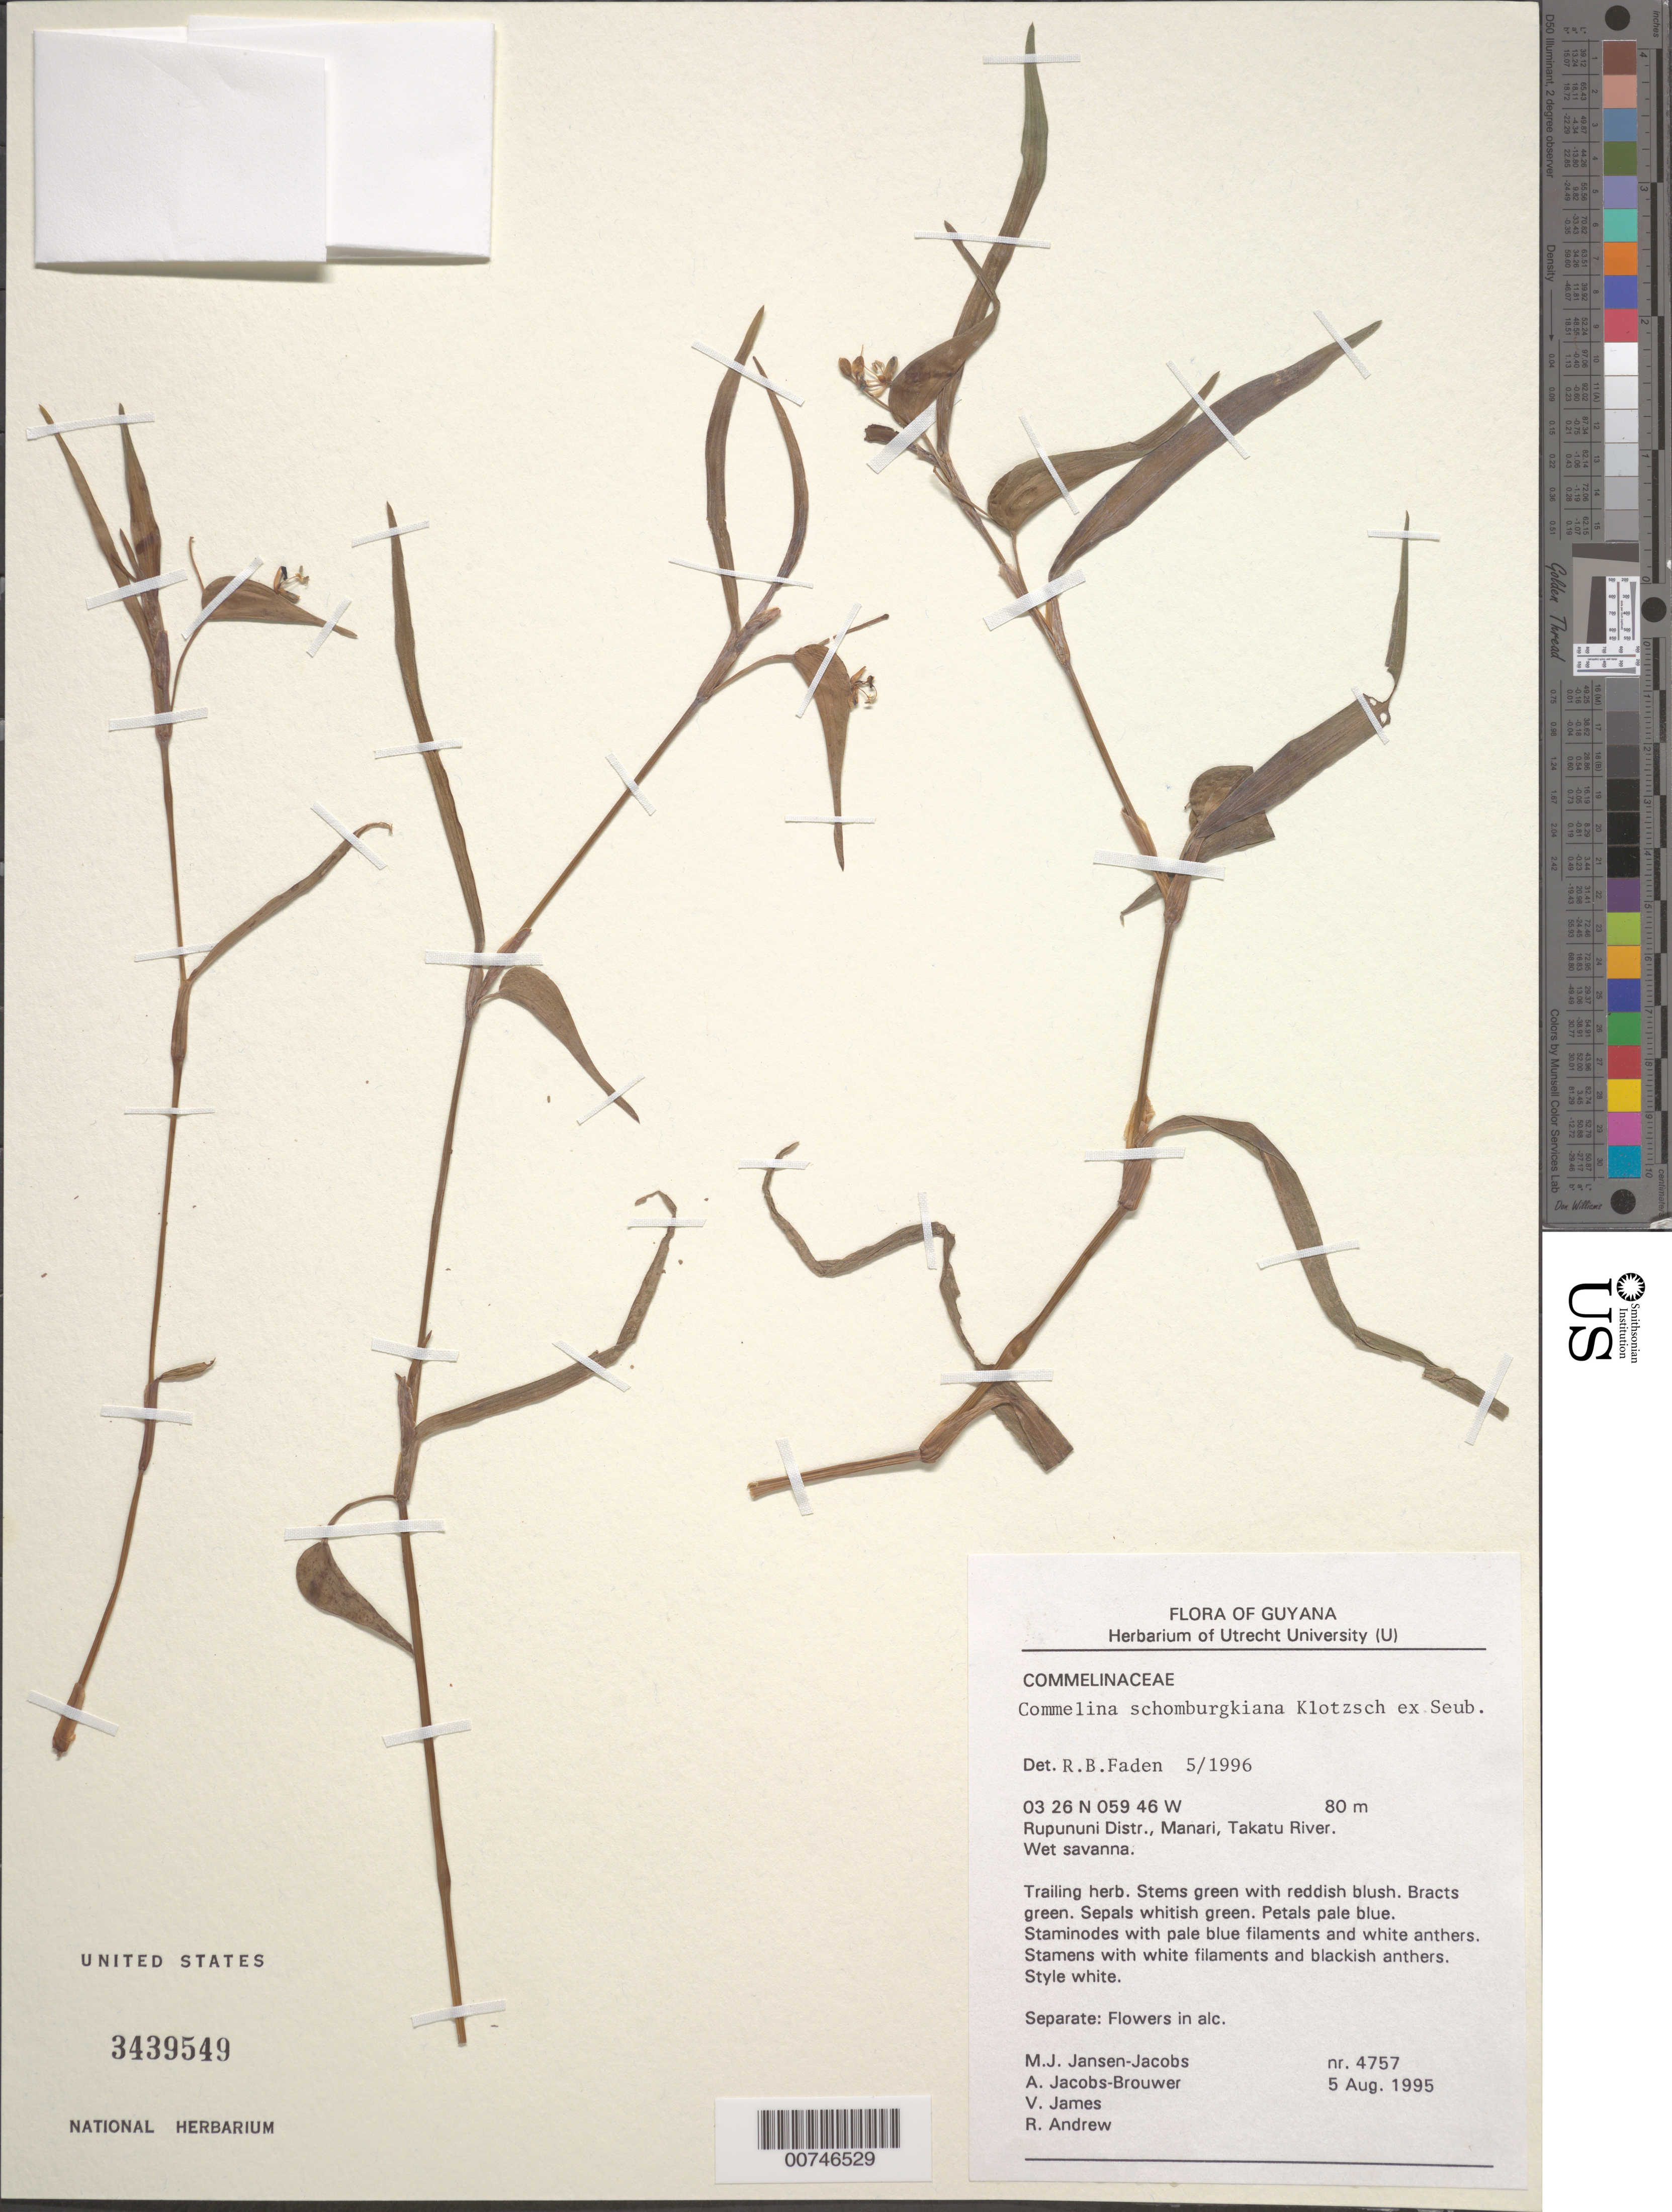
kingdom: Plantae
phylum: Tracheophyta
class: Liliopsida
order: Commelinales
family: Commelinaceae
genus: Commelina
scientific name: Commelina schomburgkiana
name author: Klotzsch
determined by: Faden, Robert B., (US), Smithsonian Institution - National Museum of Natural History (UNITED STATES)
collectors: M. J. Jansen-Jacobs, A. Jacobs-Brouwer, M. James & R. Andrew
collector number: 4757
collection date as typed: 5-Aug-95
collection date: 1995-08-05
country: Guyana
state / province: U. Takutu-U. Essequibo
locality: Manari, Takatu River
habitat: Wet savanna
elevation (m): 80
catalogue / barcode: US 3439549